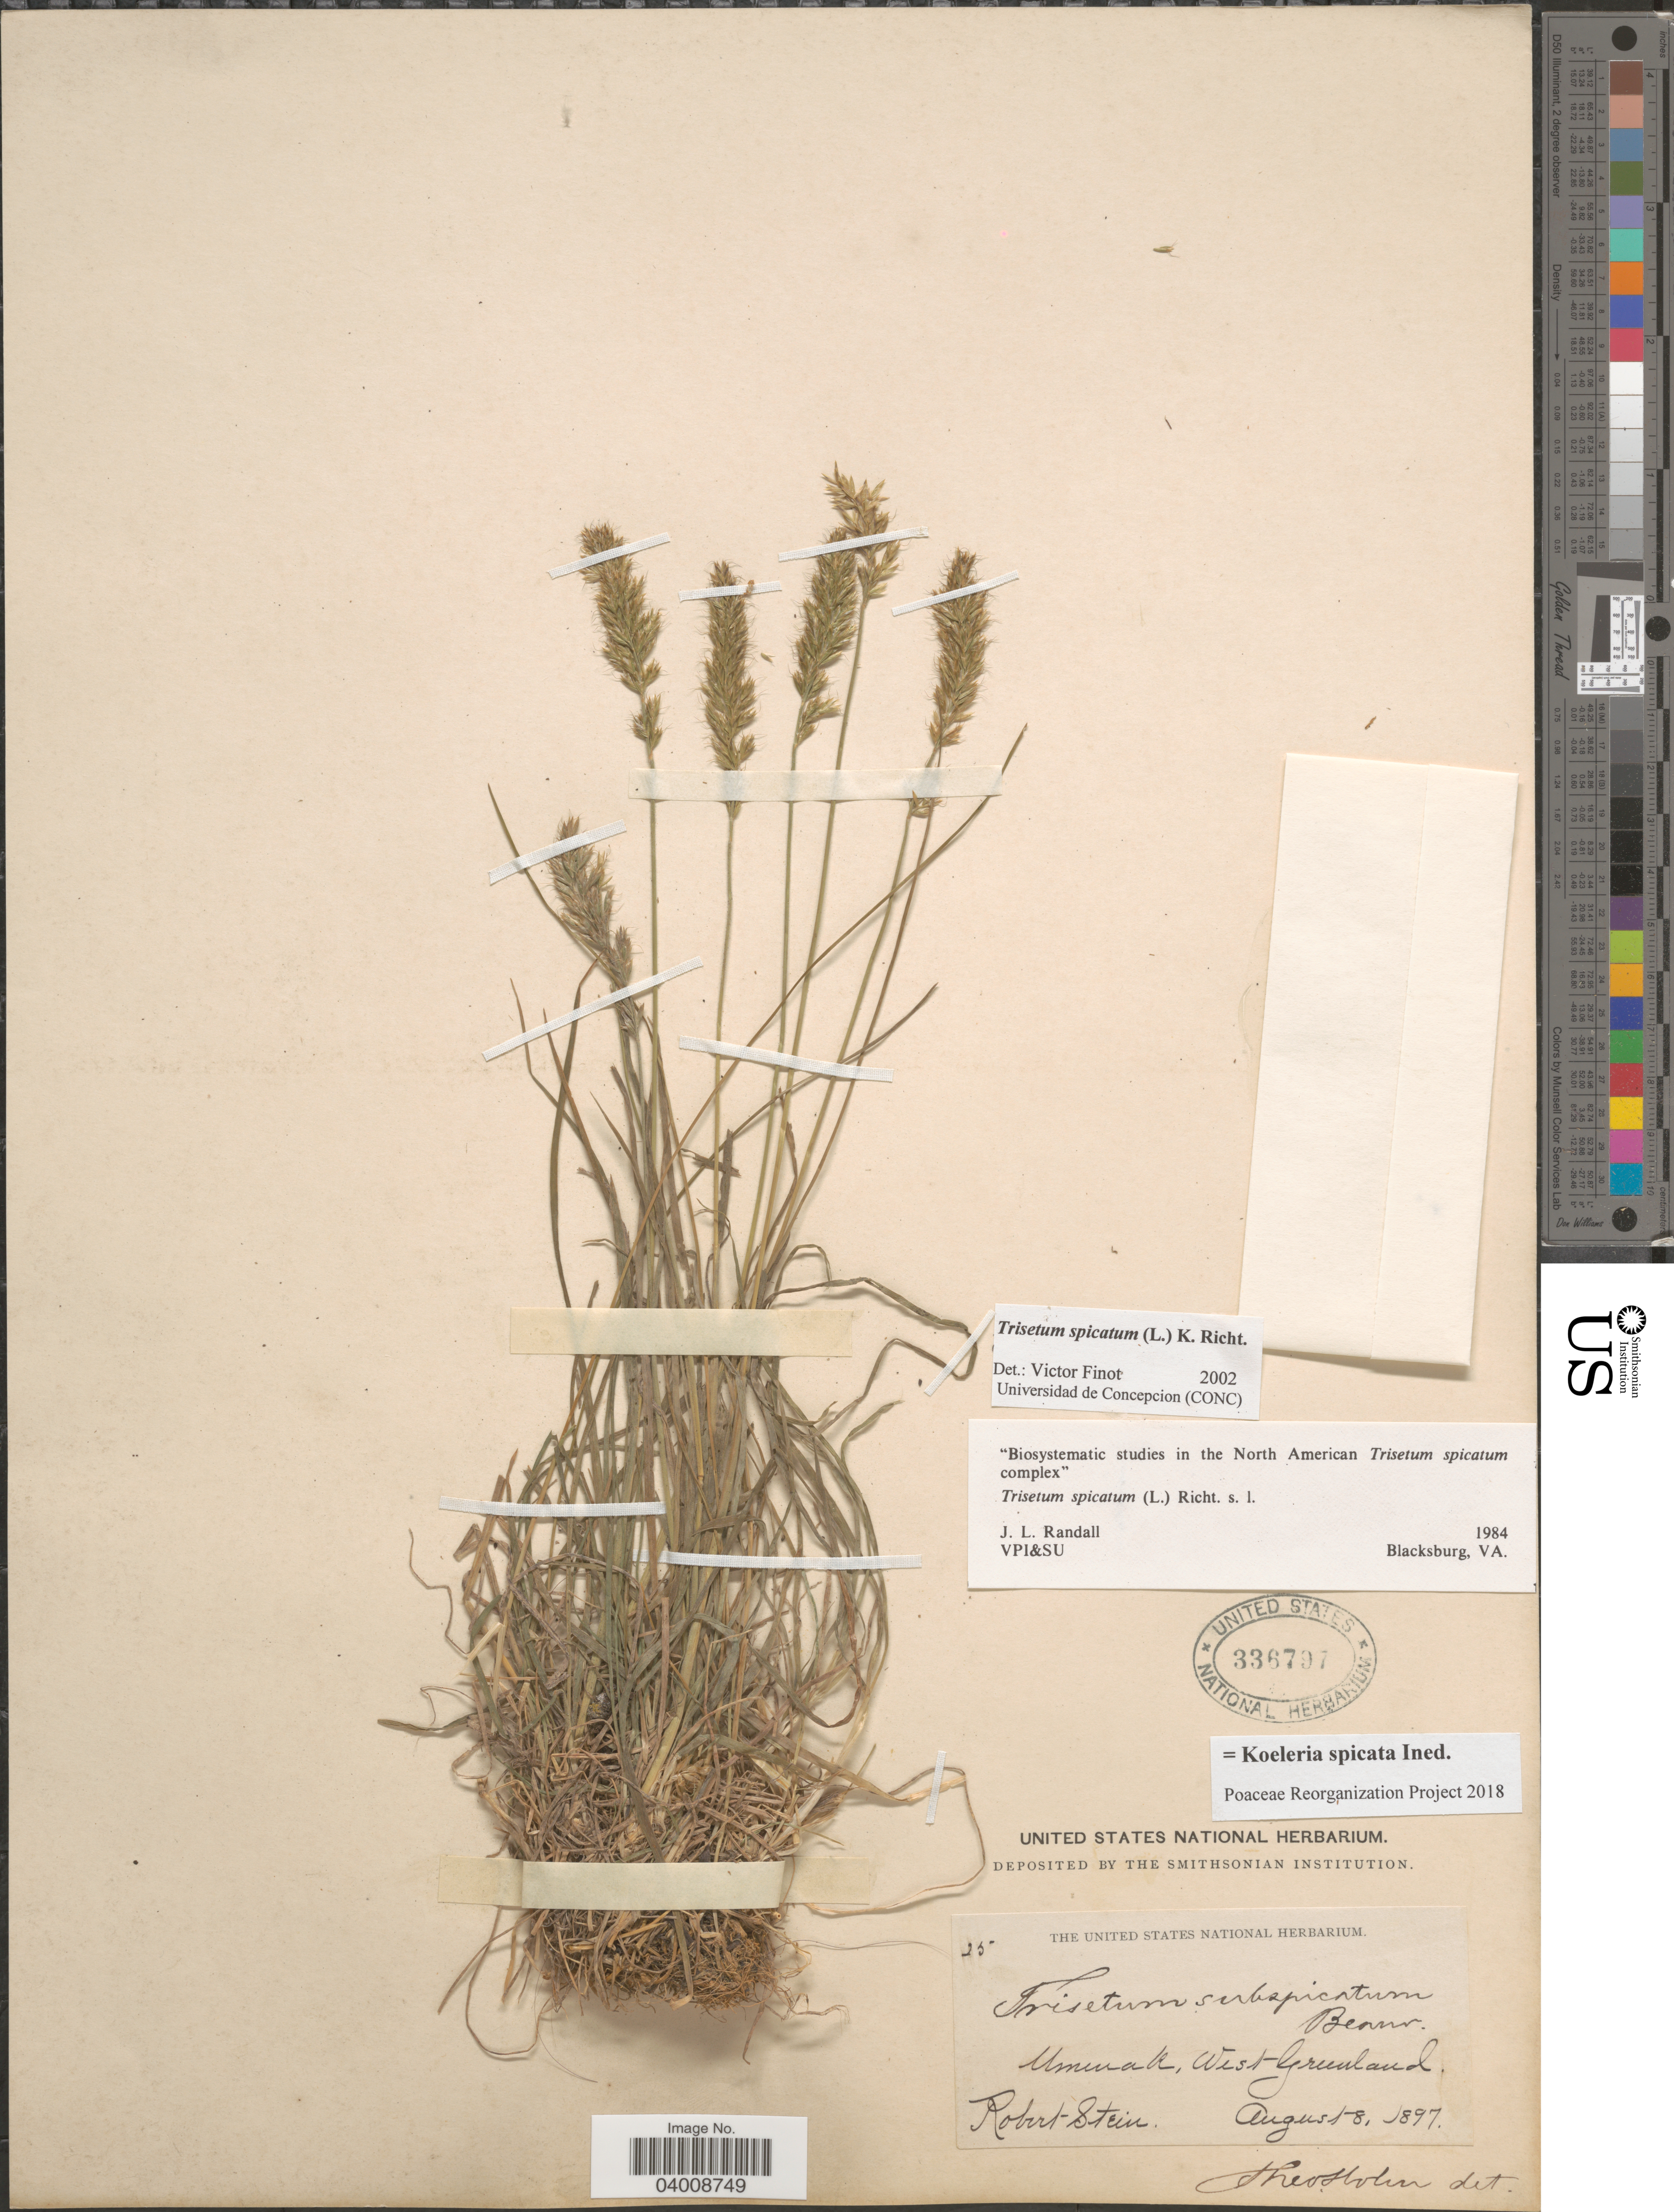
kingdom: Plantae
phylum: Tracheophyta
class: Liliopsida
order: Poales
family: Poaceae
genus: Koeleria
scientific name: Koeleria spicata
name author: (L.) Barberá et al.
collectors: Robert-Stein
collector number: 25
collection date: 1897-08-08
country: Greenland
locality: Ummak, West Greenland.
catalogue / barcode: US 336797